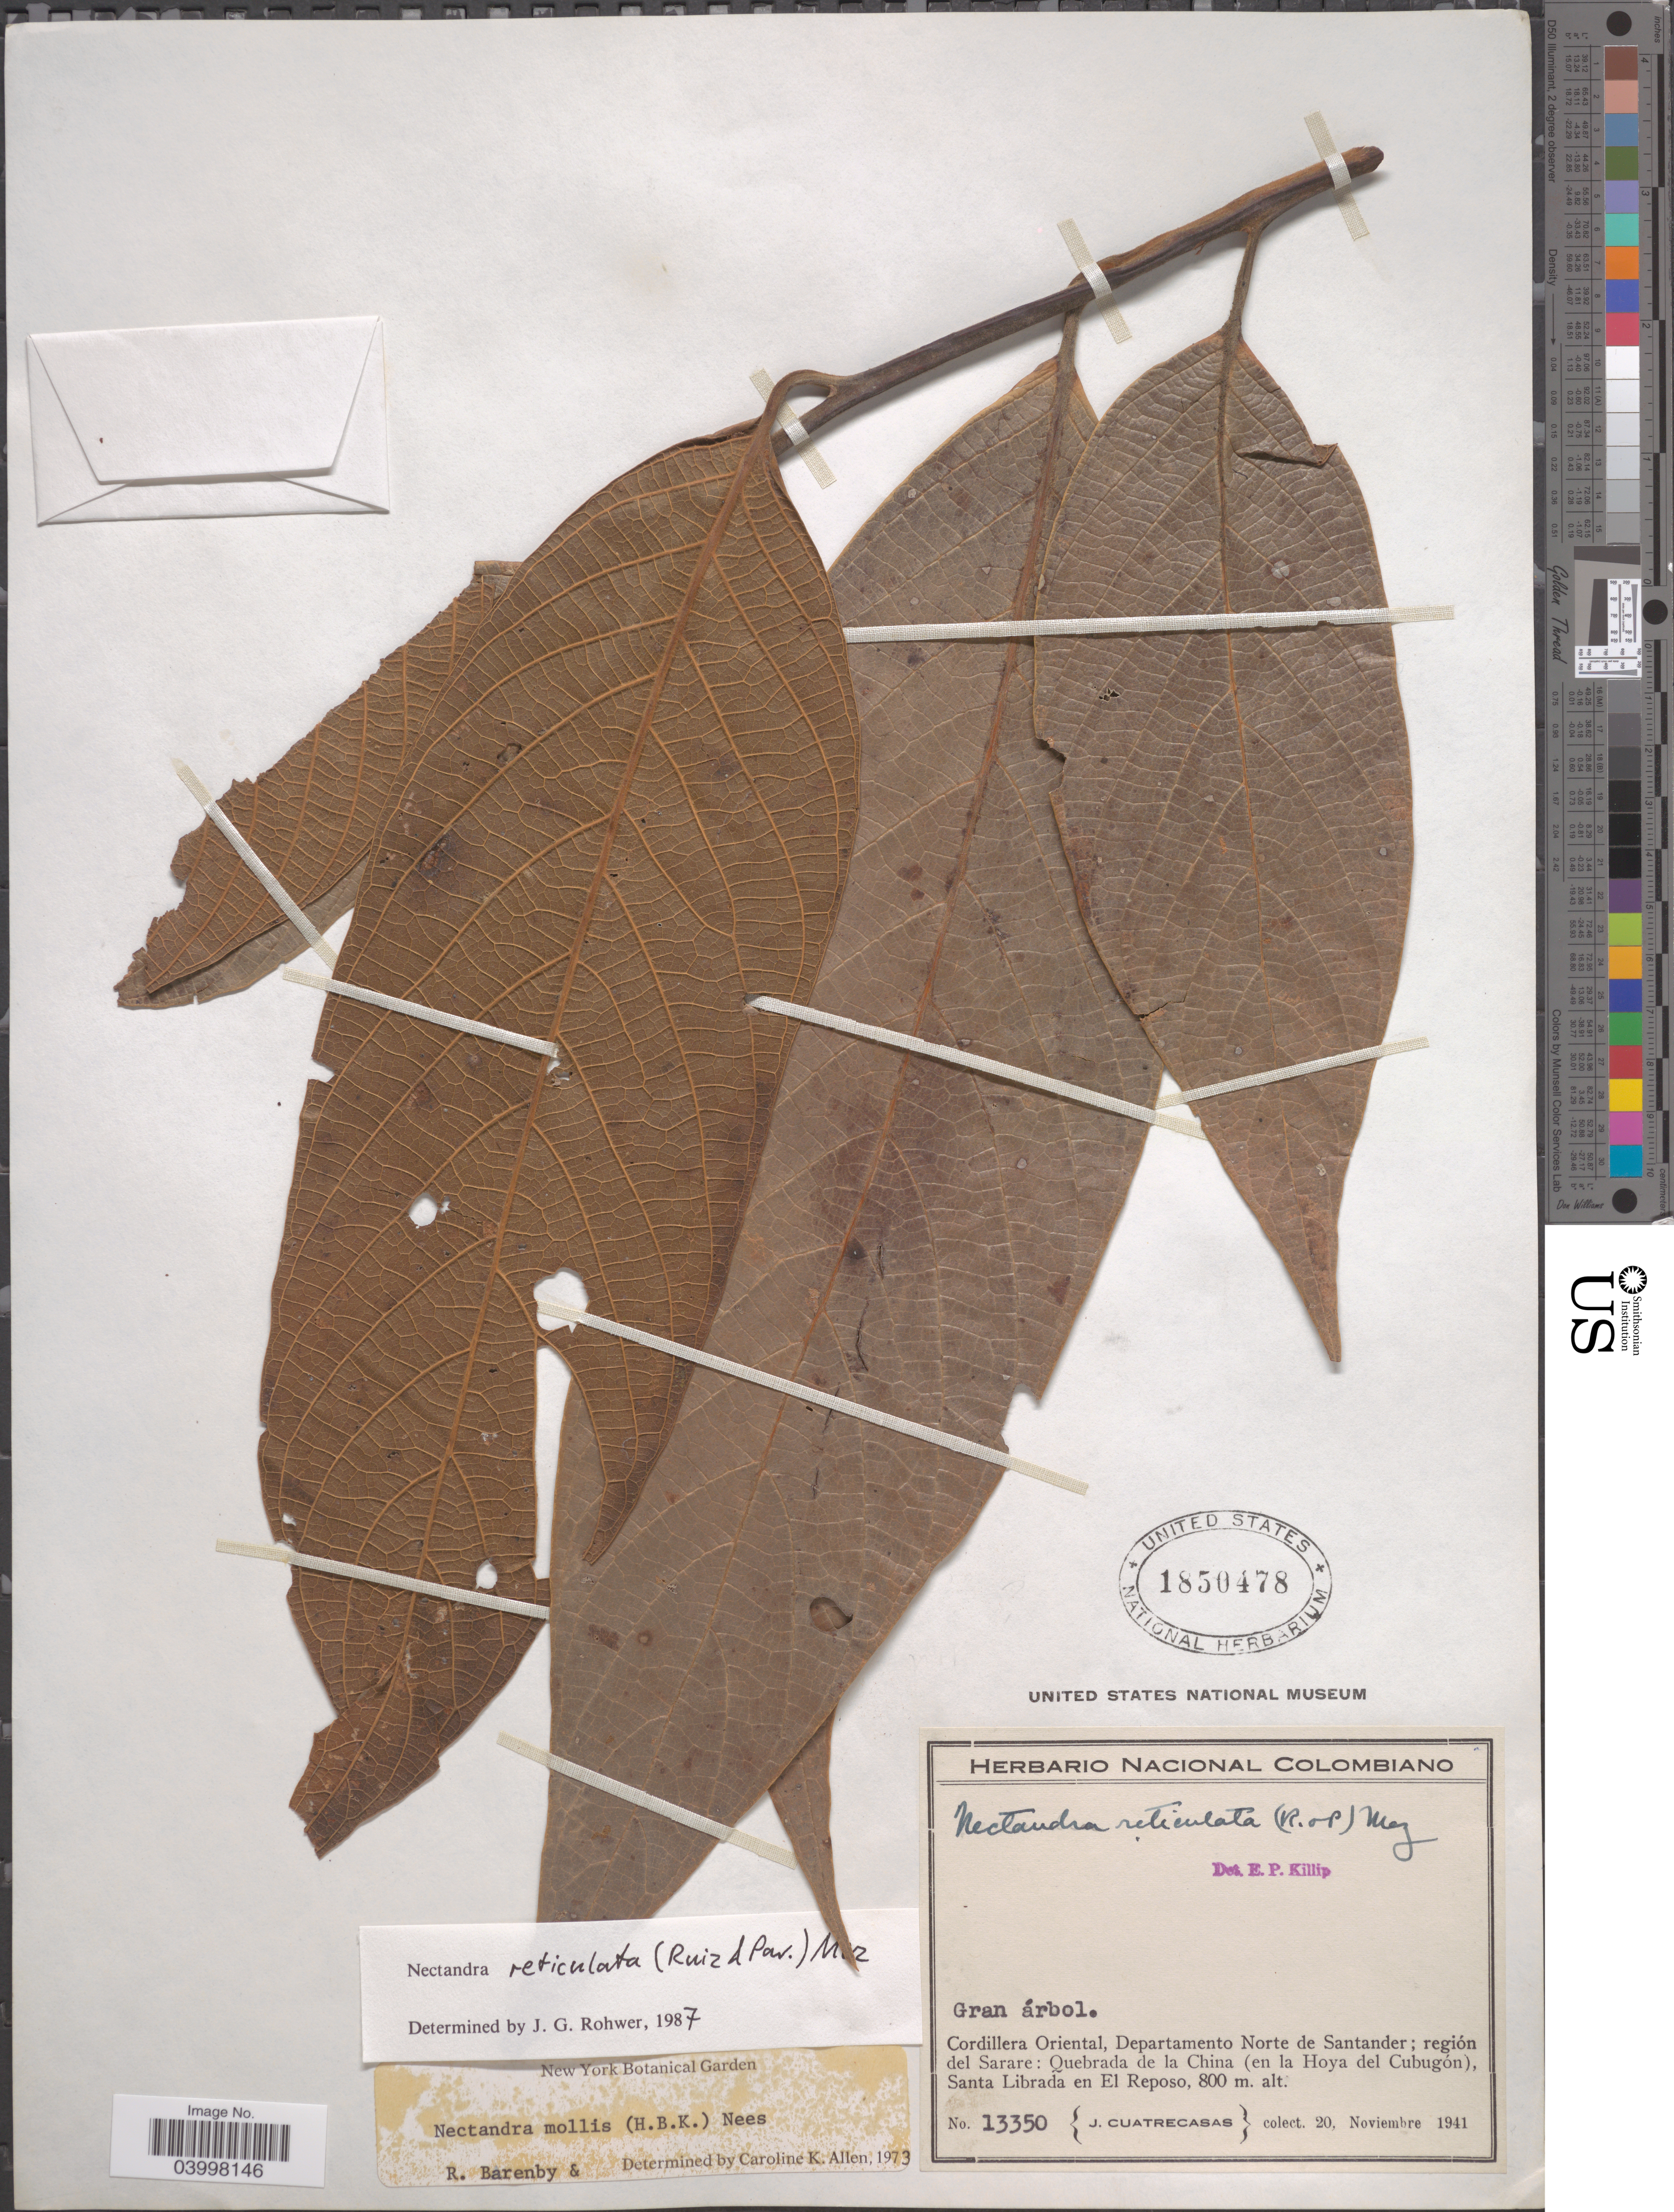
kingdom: Plantae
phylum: Tracheophyta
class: Magnoliopsida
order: Laurales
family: Lauraceae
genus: Nectandra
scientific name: Nectandra reticulata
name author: (Ruiz & Pav.) Mez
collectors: J. Cuatrecasas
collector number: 13350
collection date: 1941-11-20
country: Colombia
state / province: Norte de Santander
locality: Cordillera Oriental, Departamento Norte de Santander; región del Sarare: Quebrada de la China (en la Hoya del Cubugón), Santa Librada en El Reposo.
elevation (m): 800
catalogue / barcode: US 1850478